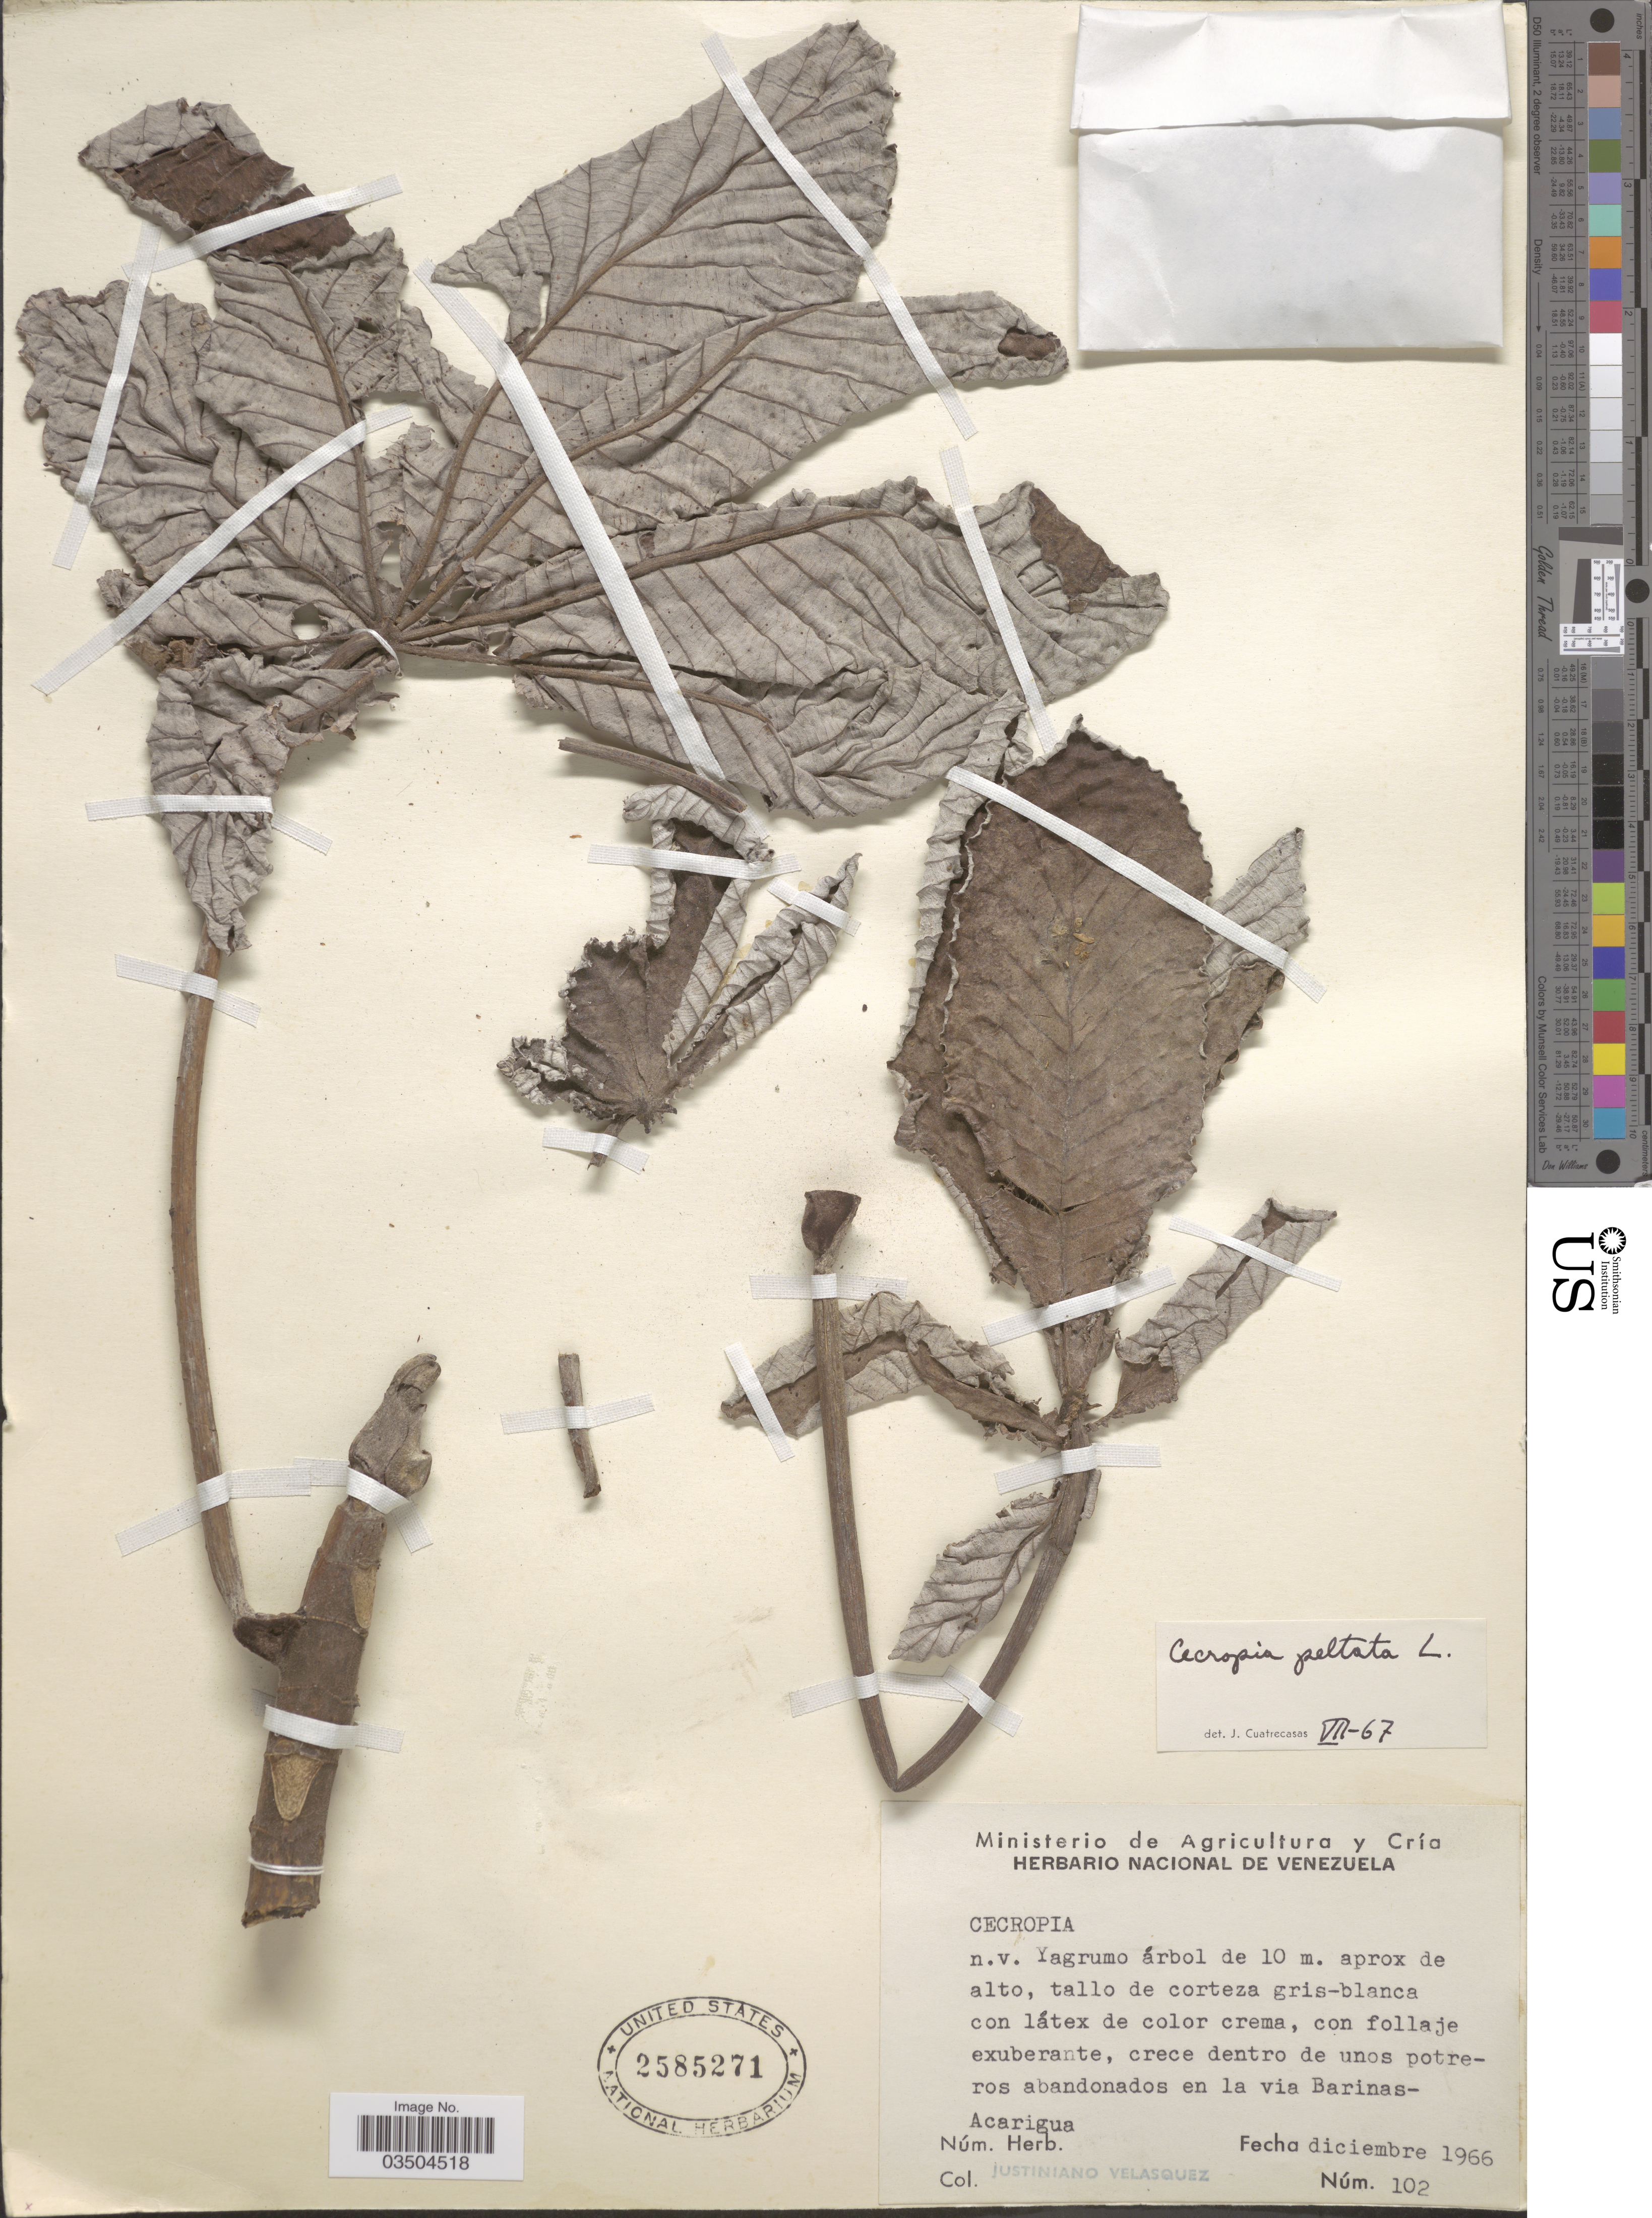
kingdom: Plantae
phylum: Tracheophyta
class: Magnoliopsida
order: Rosales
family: Urticaceae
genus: Cecropia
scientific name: Cecropia peltata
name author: L.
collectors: J. Velasquez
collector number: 102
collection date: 1966-12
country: Venezuela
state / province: Barinas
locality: Crece dentro de unos potreros abandonados en la via Barinas-Acarigua.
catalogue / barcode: US 2585271